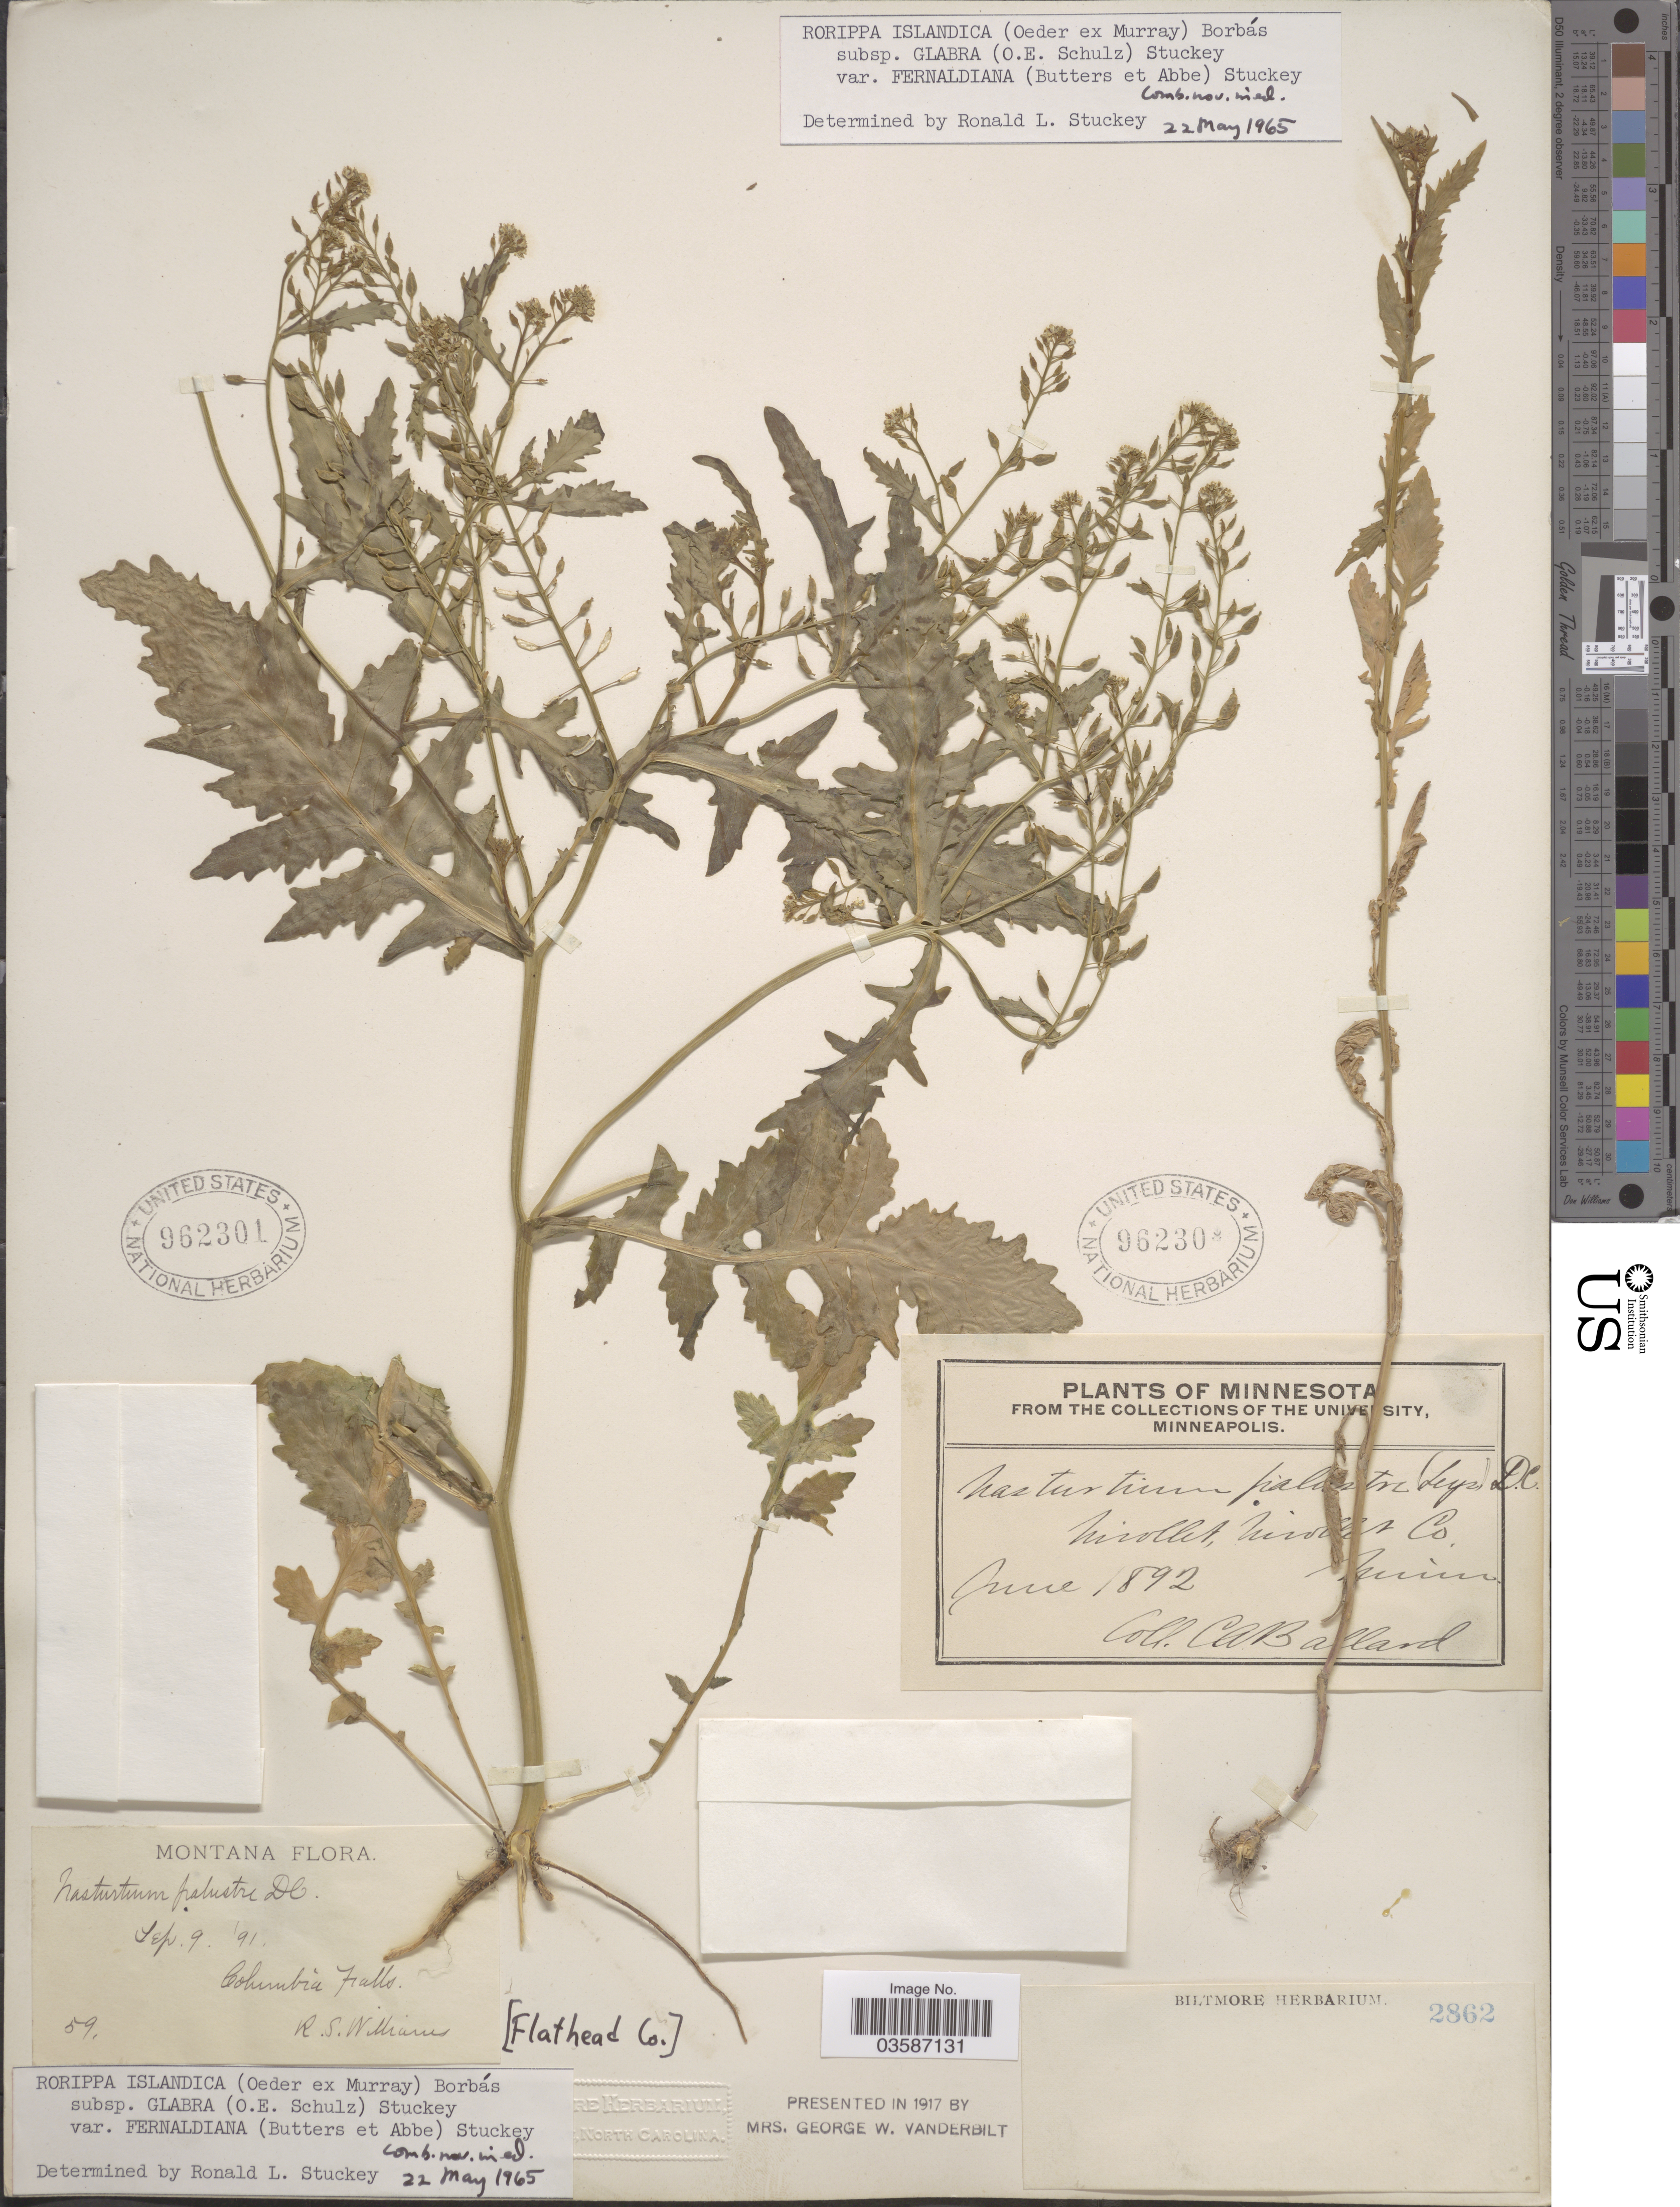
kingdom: Plantae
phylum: Tracheophyta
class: Magnoliopsida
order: Brassicales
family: Brassicaceae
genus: Rorippa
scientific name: Rorippa islandica var. fernaldiana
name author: Butters & Abbe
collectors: C. A. Ballard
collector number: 2862?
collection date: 1892-06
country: United States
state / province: Minnesota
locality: Nicollet, Nicollet Co.